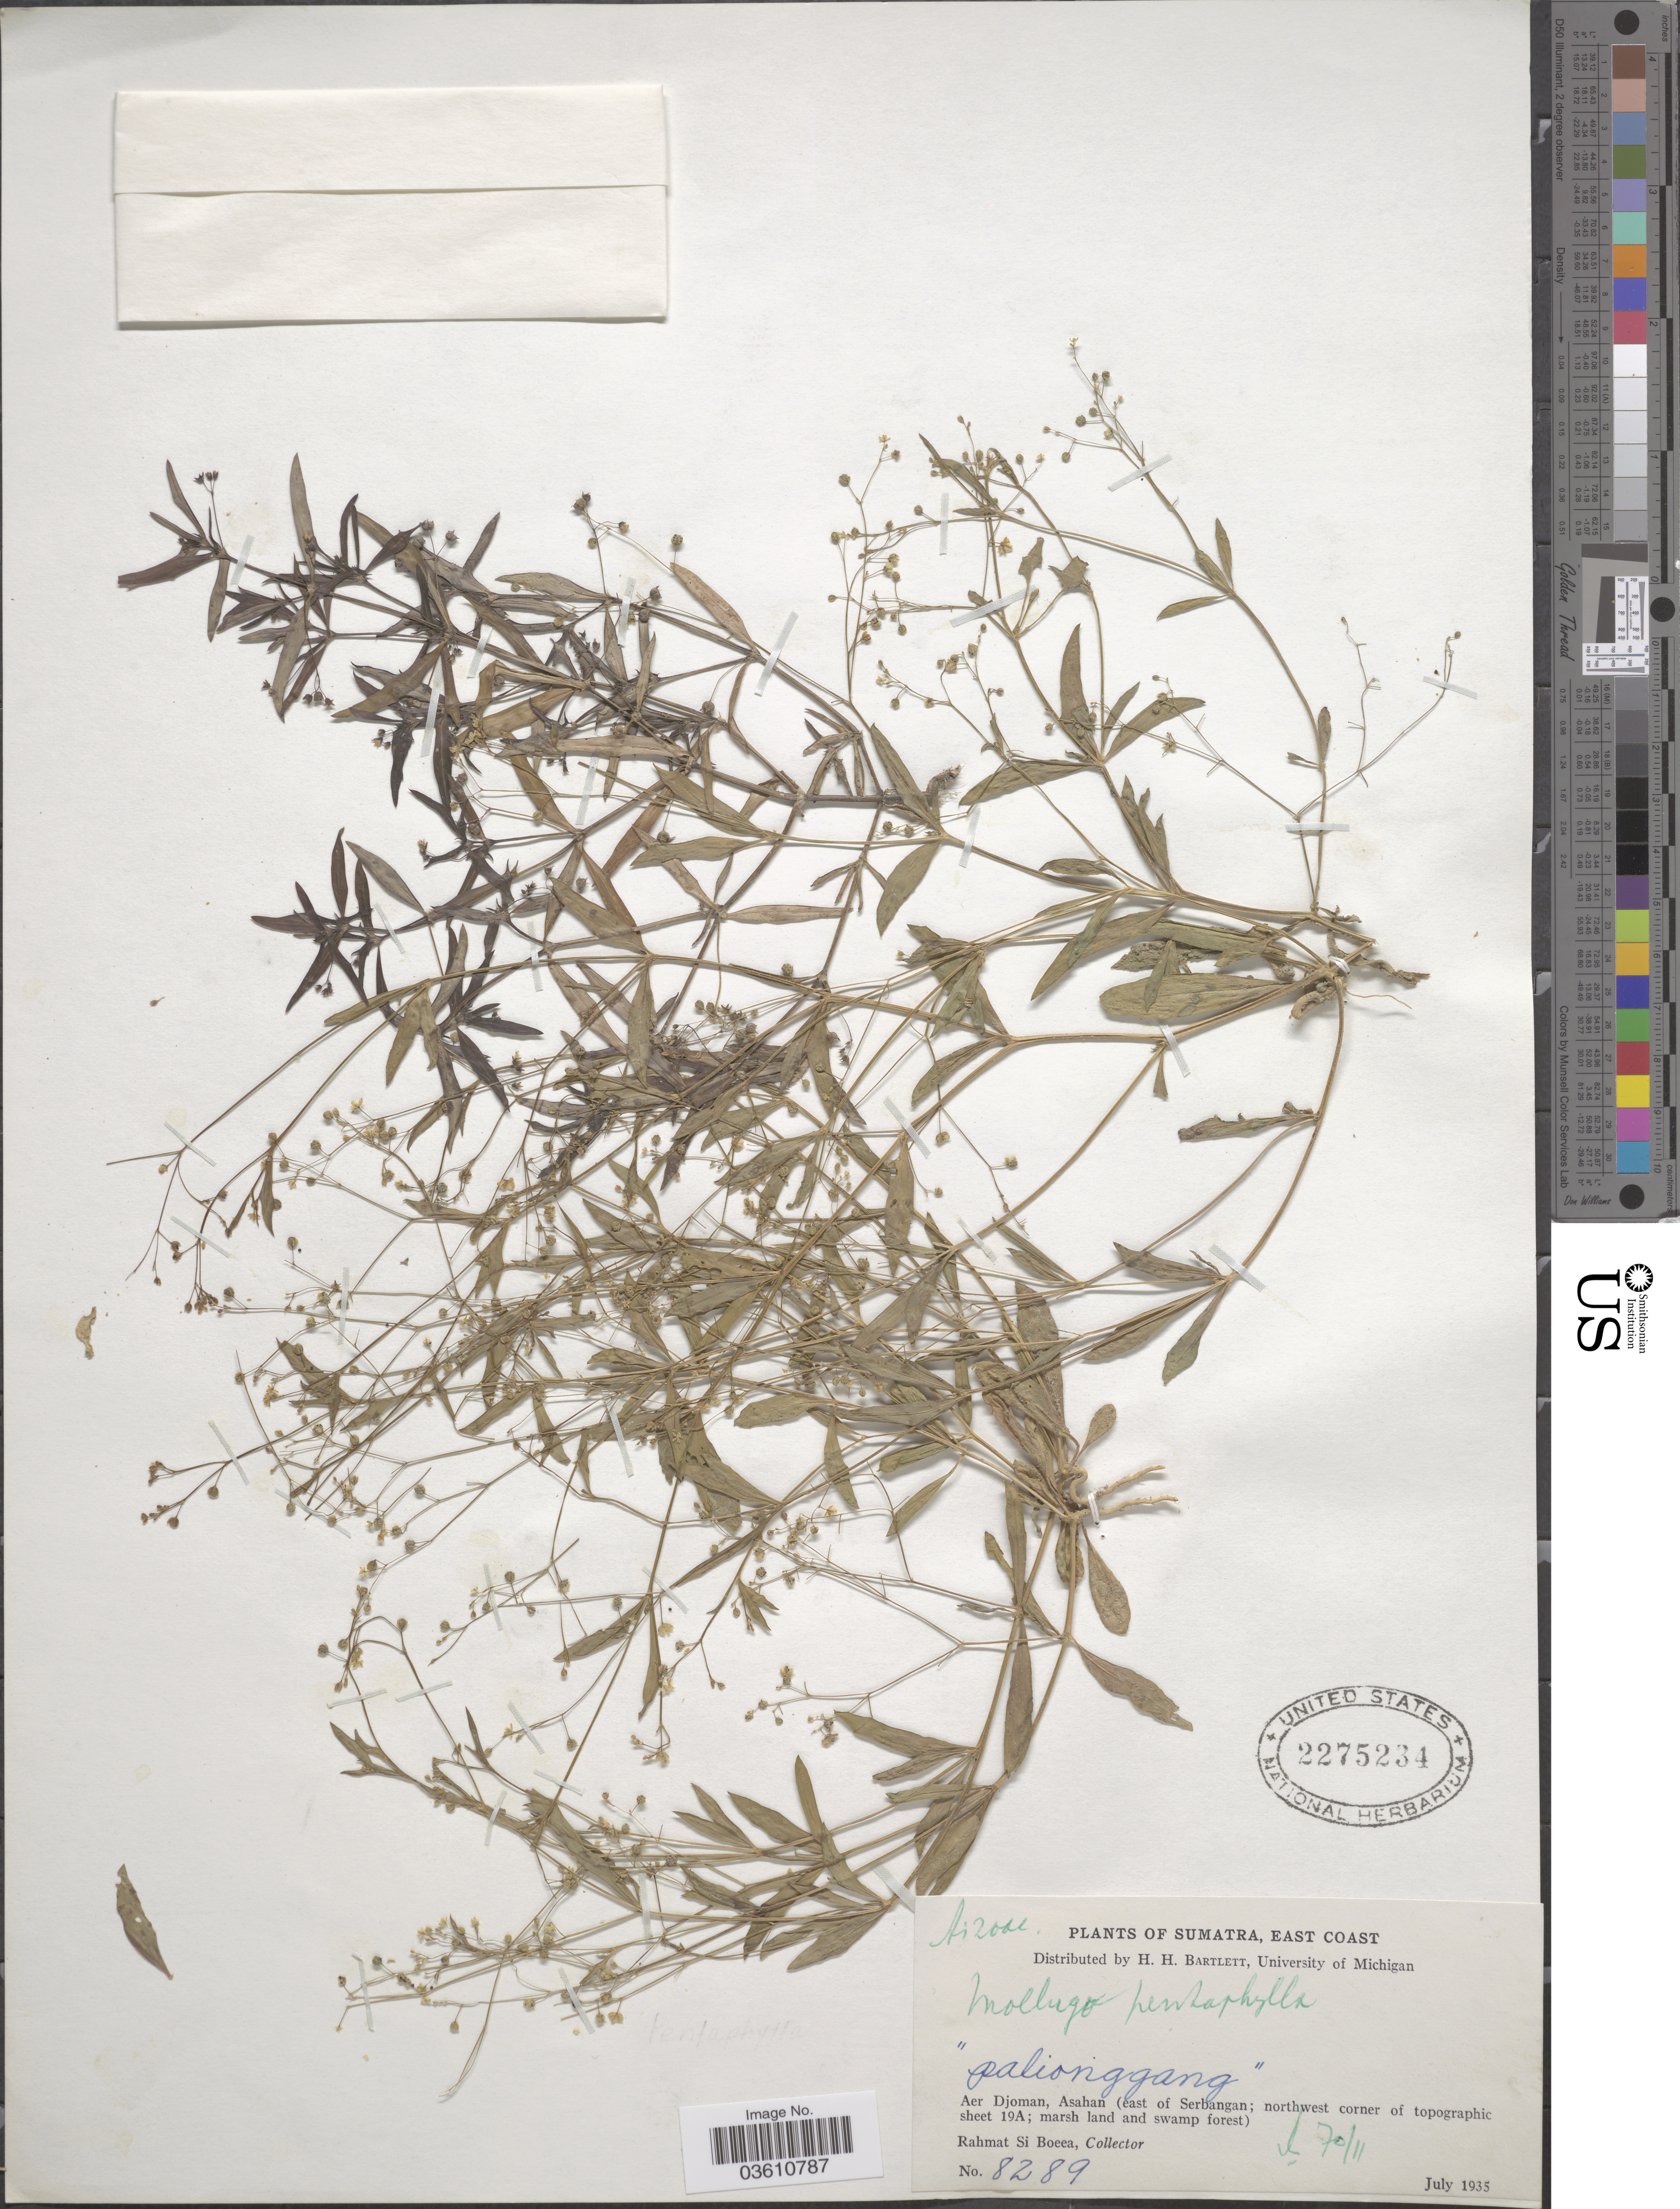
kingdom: Plantae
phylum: Tracheophyta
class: Magnoliopsida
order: Caryophyllales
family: Molluginaceae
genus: Trigastrotheca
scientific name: Trigastrotheca pentaphylla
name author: (L.) Thulin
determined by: Strong, Mark T., (BOT), Smithsonian Institution - National Museum of Natural History (UNITED STATES)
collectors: Rahmat Si Boeea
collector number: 8289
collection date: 1935-07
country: Indonesia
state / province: Sumatra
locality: East Coast. Aer Djoman, Asahan (east of Serbangan; northwest corner of topographic sheet 19A).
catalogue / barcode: US 2275234